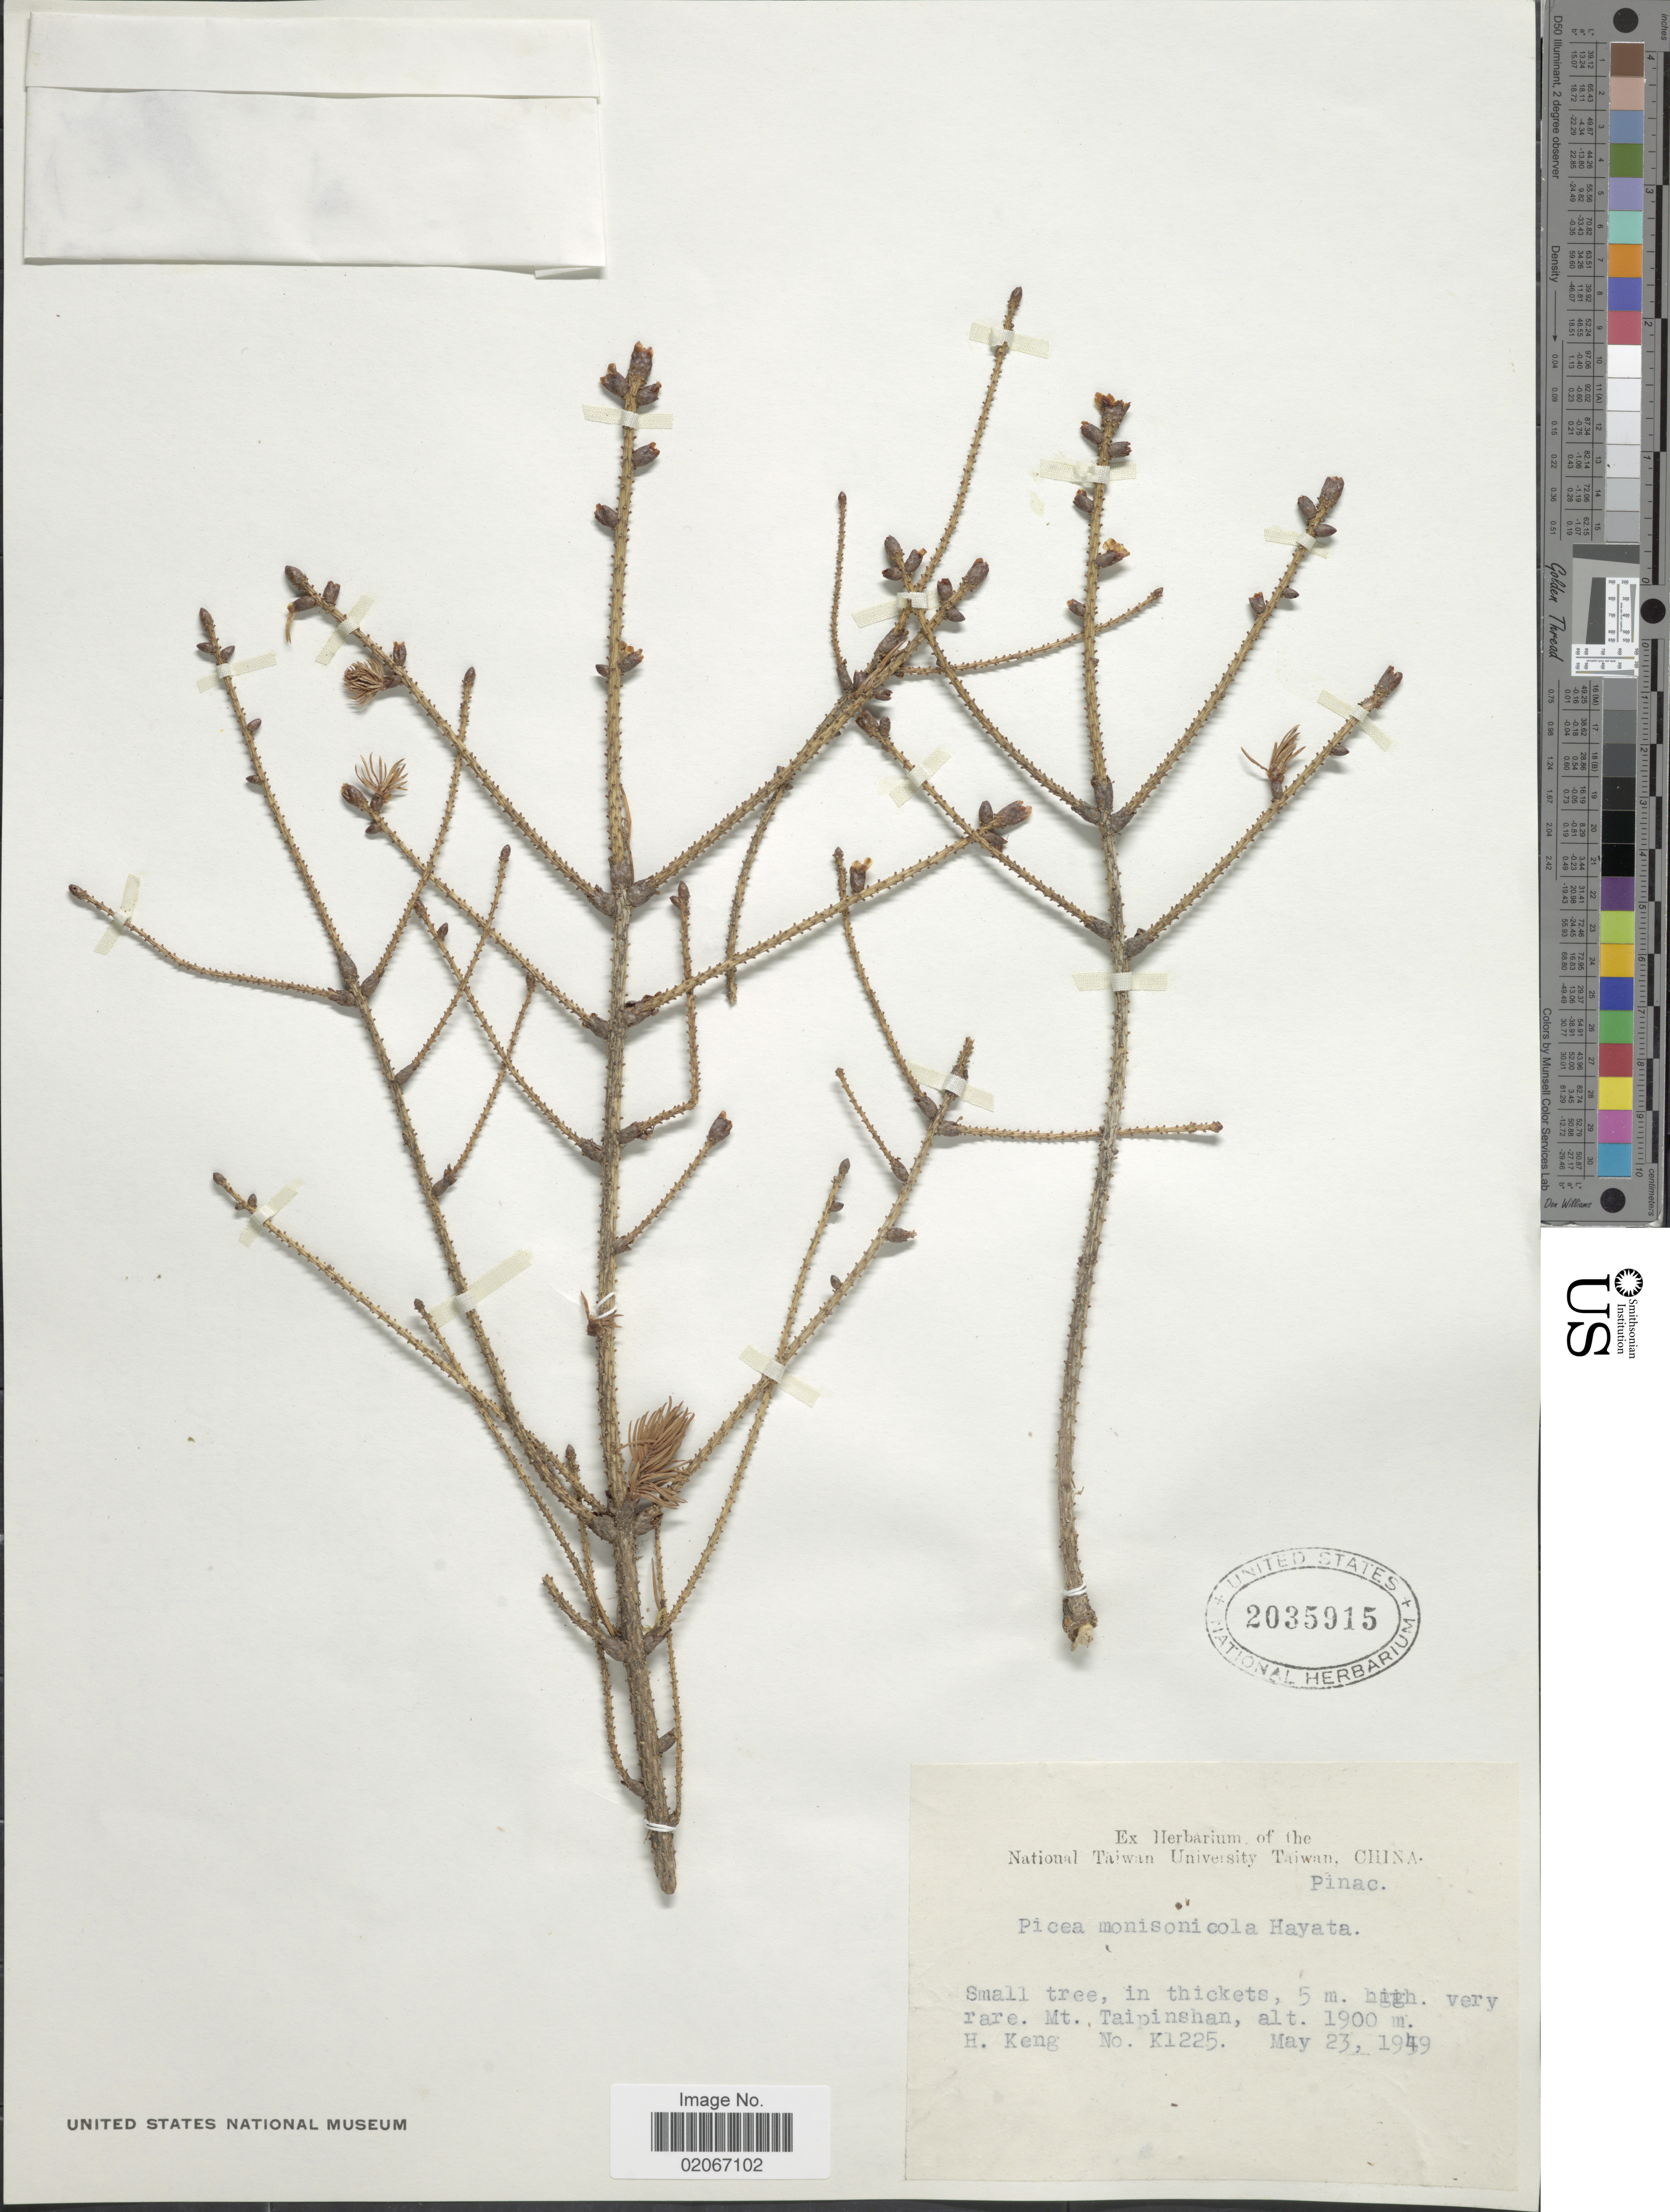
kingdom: Plantae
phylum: Tracheophyta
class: Pinopsida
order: Pinales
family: Pinaceae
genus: Picea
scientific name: Picea wilsonii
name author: Mast.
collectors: H. Keng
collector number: K1225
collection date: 1949-05-23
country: Taiwan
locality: Mt. Taipinshan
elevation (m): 1900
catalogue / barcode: US 2035915